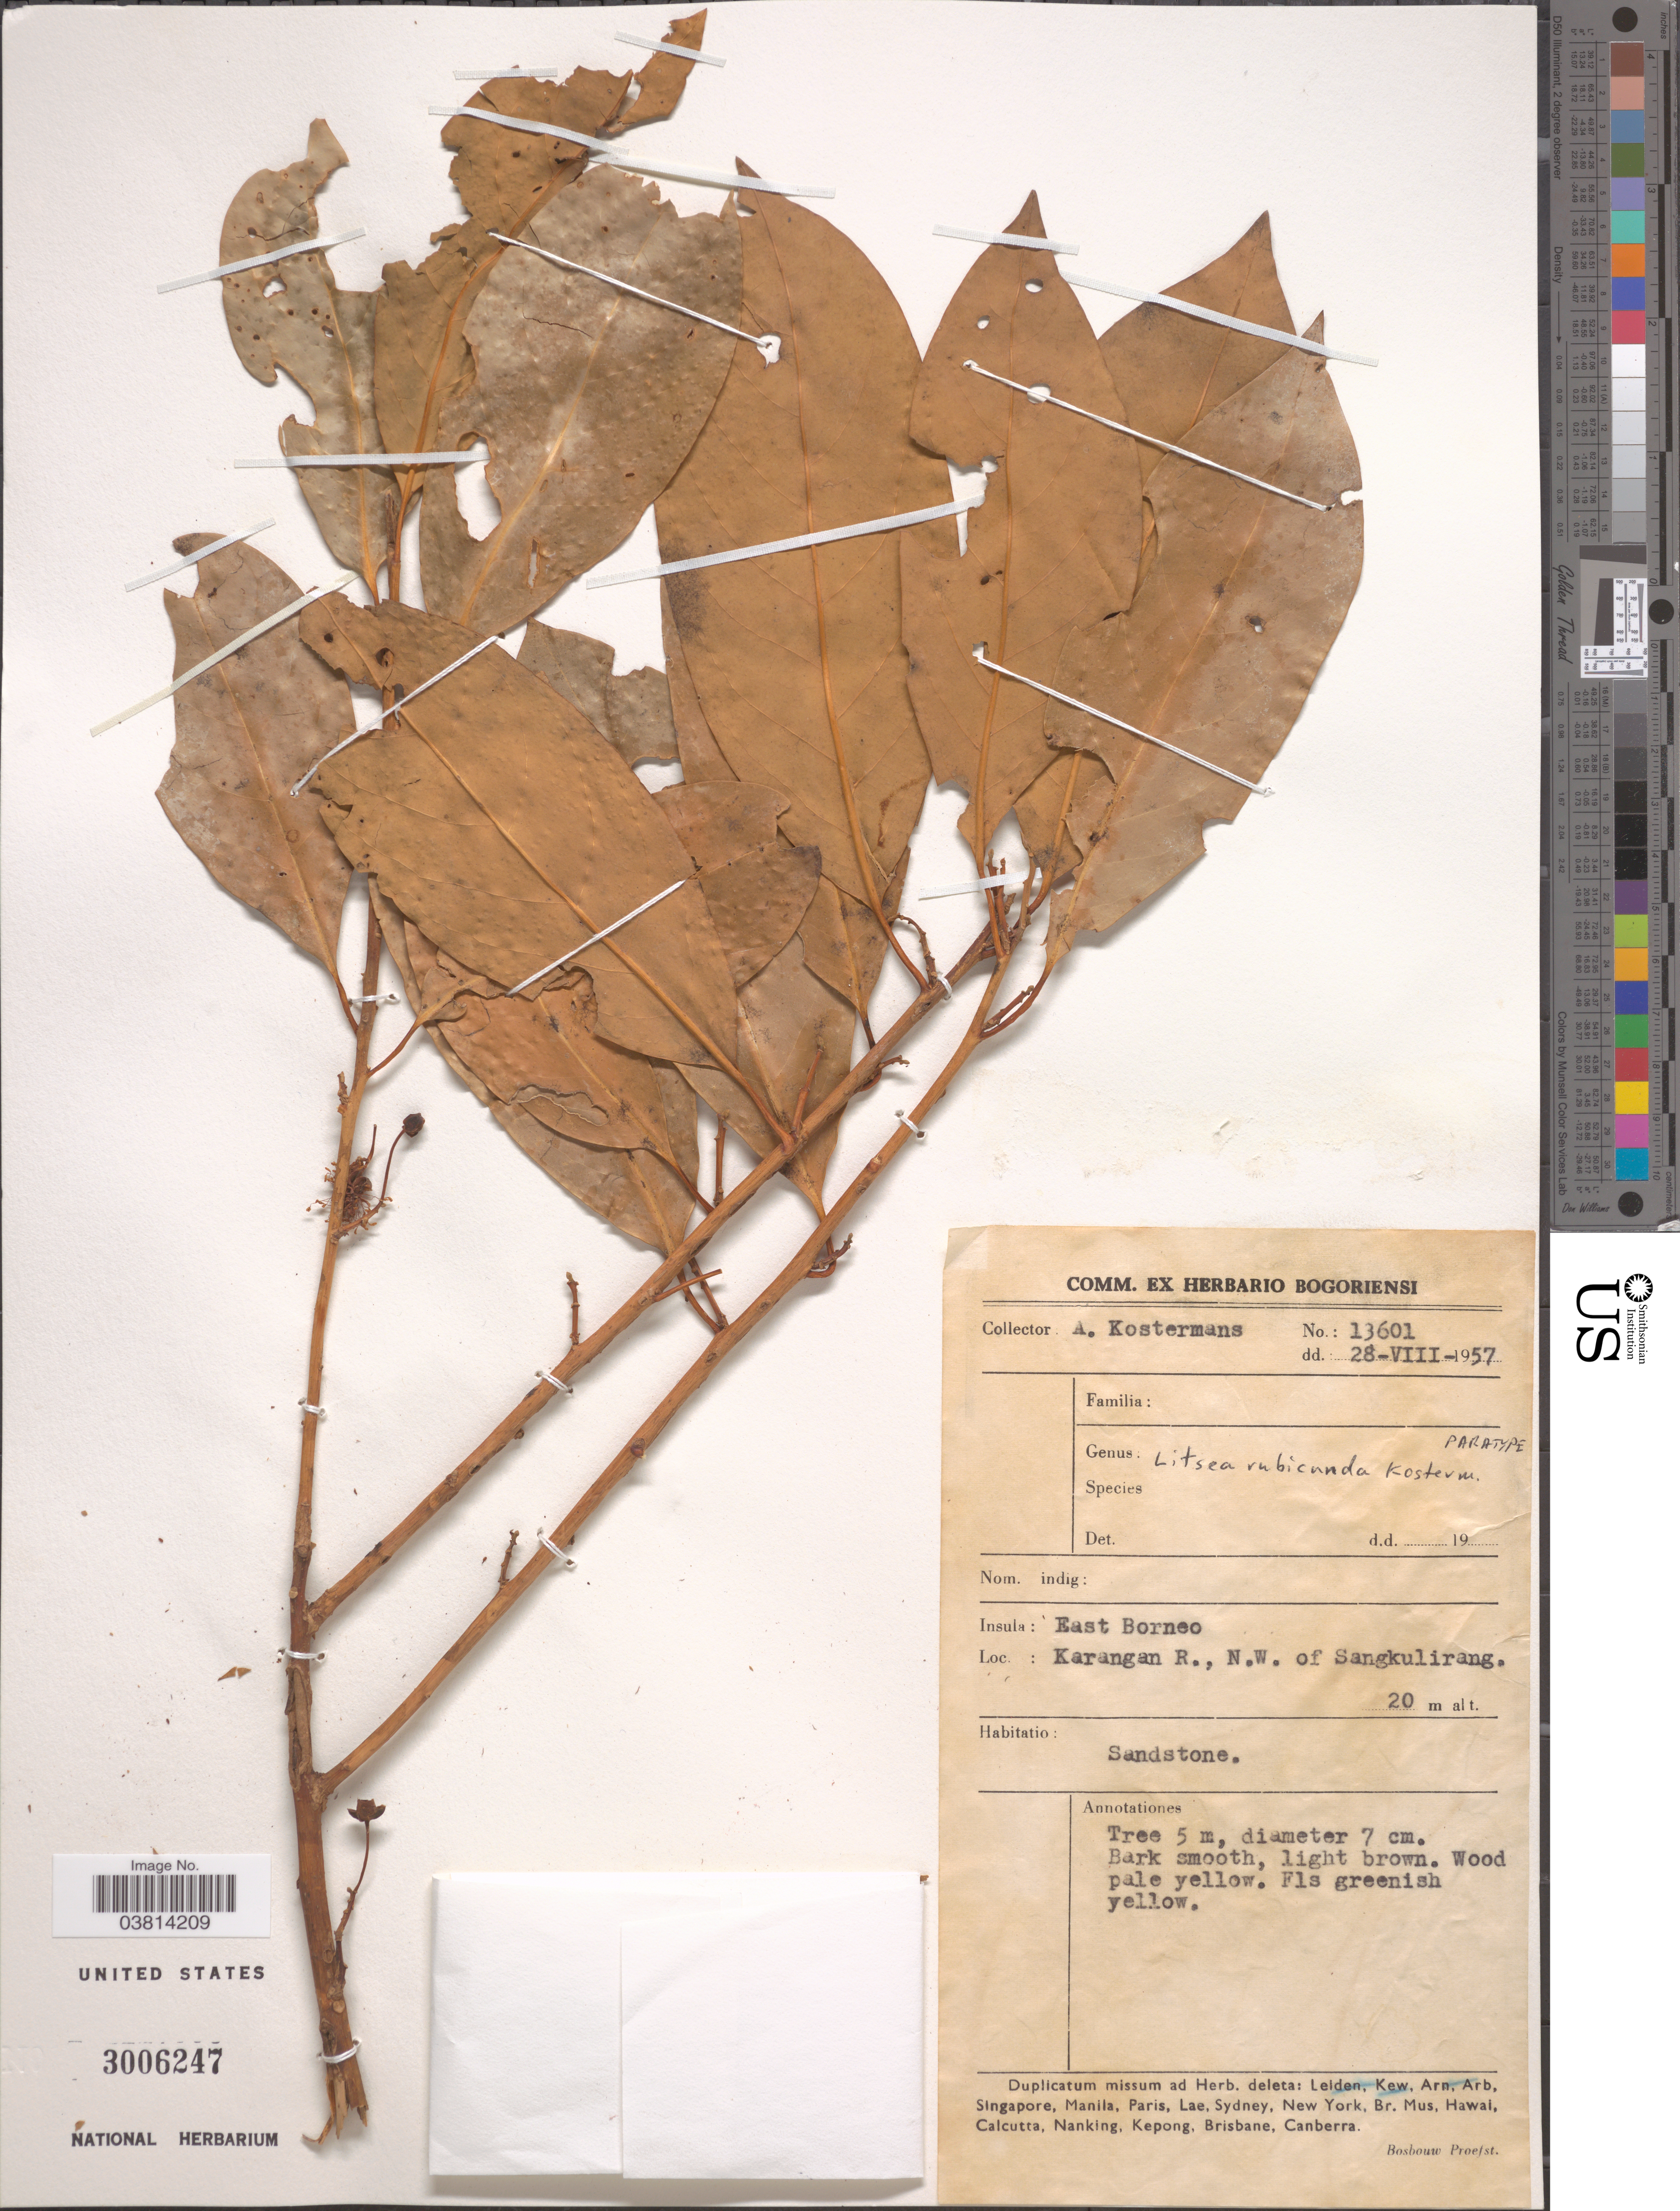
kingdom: Plantae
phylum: Tracheophyta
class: Magnoliopsida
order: Laurales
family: Lauraceae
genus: Litsea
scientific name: Litsea rubicunda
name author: Kosterm.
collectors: A. J. G. Kostermans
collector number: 13601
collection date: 1957-08-28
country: Indonesia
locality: Insula: East Borneo. Karangan R., N.W. of Sangkulirang.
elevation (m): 20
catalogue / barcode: US 3006247